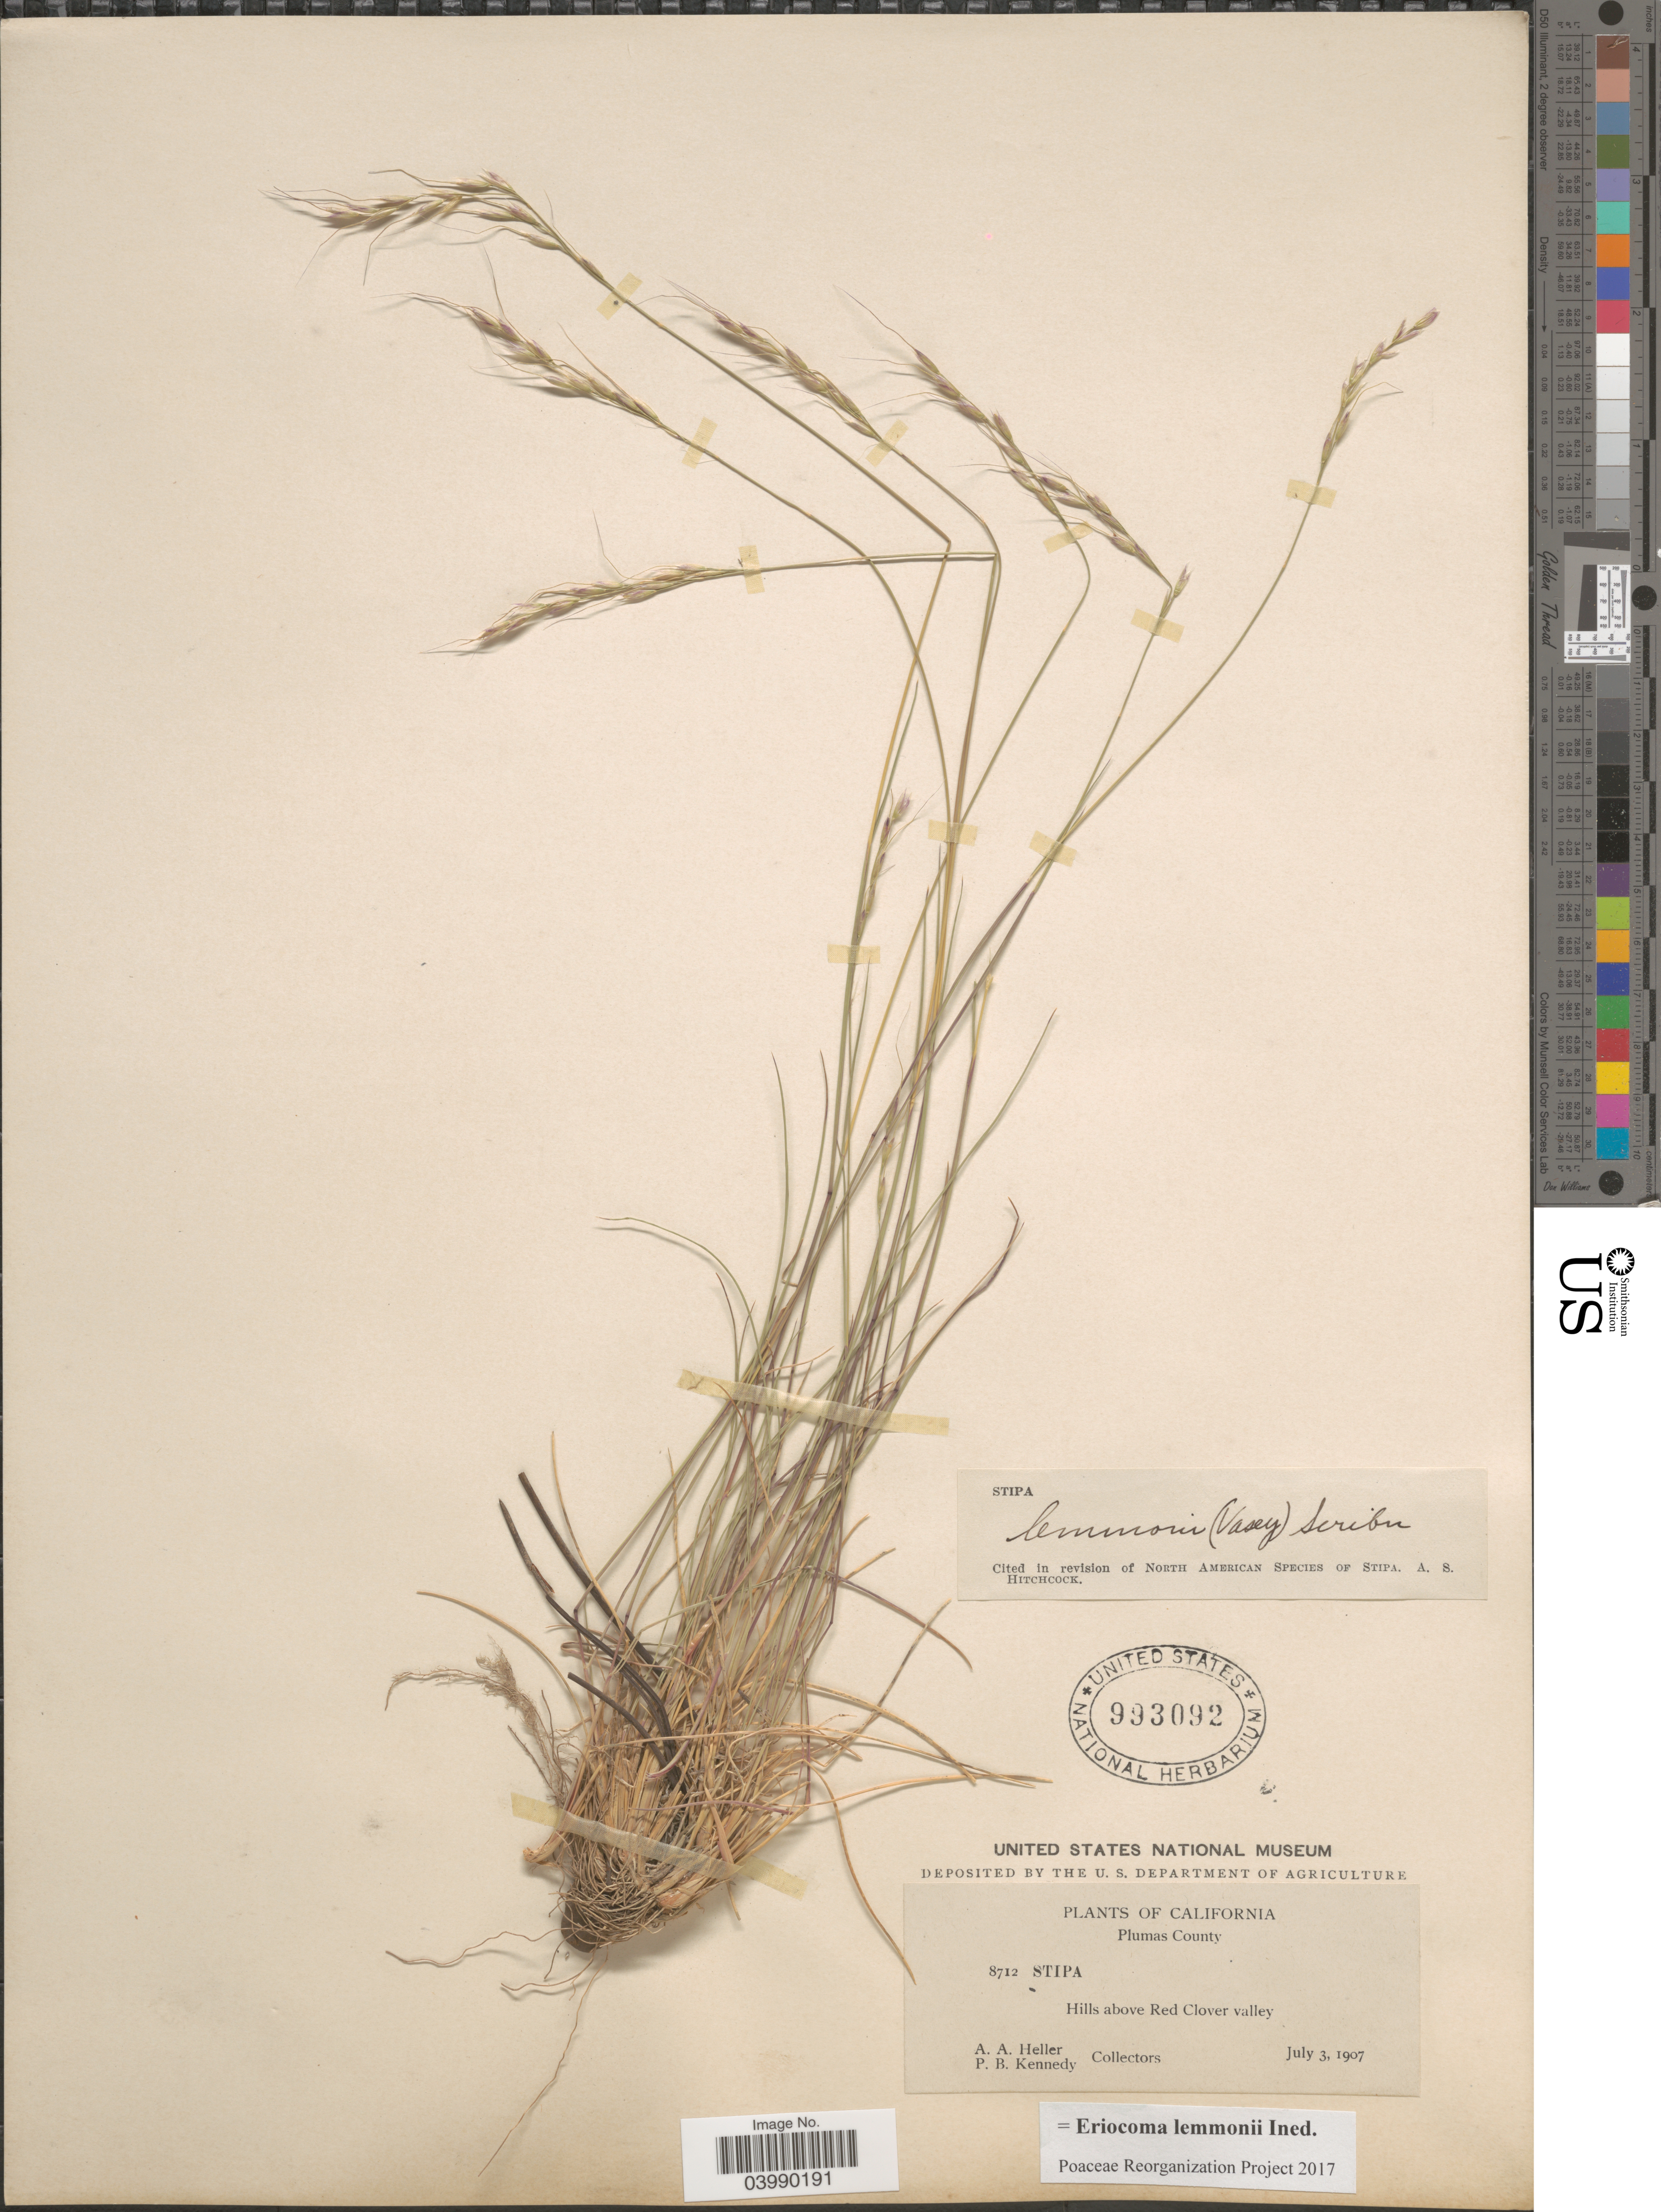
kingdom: Plantae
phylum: Tracheophyta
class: Liliopsida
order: Poales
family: Poaceae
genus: Eriocoma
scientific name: Eriocoma lemmonii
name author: (Vasey) Romasch.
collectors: A. A. Heller & P. B. Kennedy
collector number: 8712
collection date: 1907-07-03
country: United States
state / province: California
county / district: Plumas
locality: Plumas County. Hills above Red Clover valley.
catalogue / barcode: US 993092